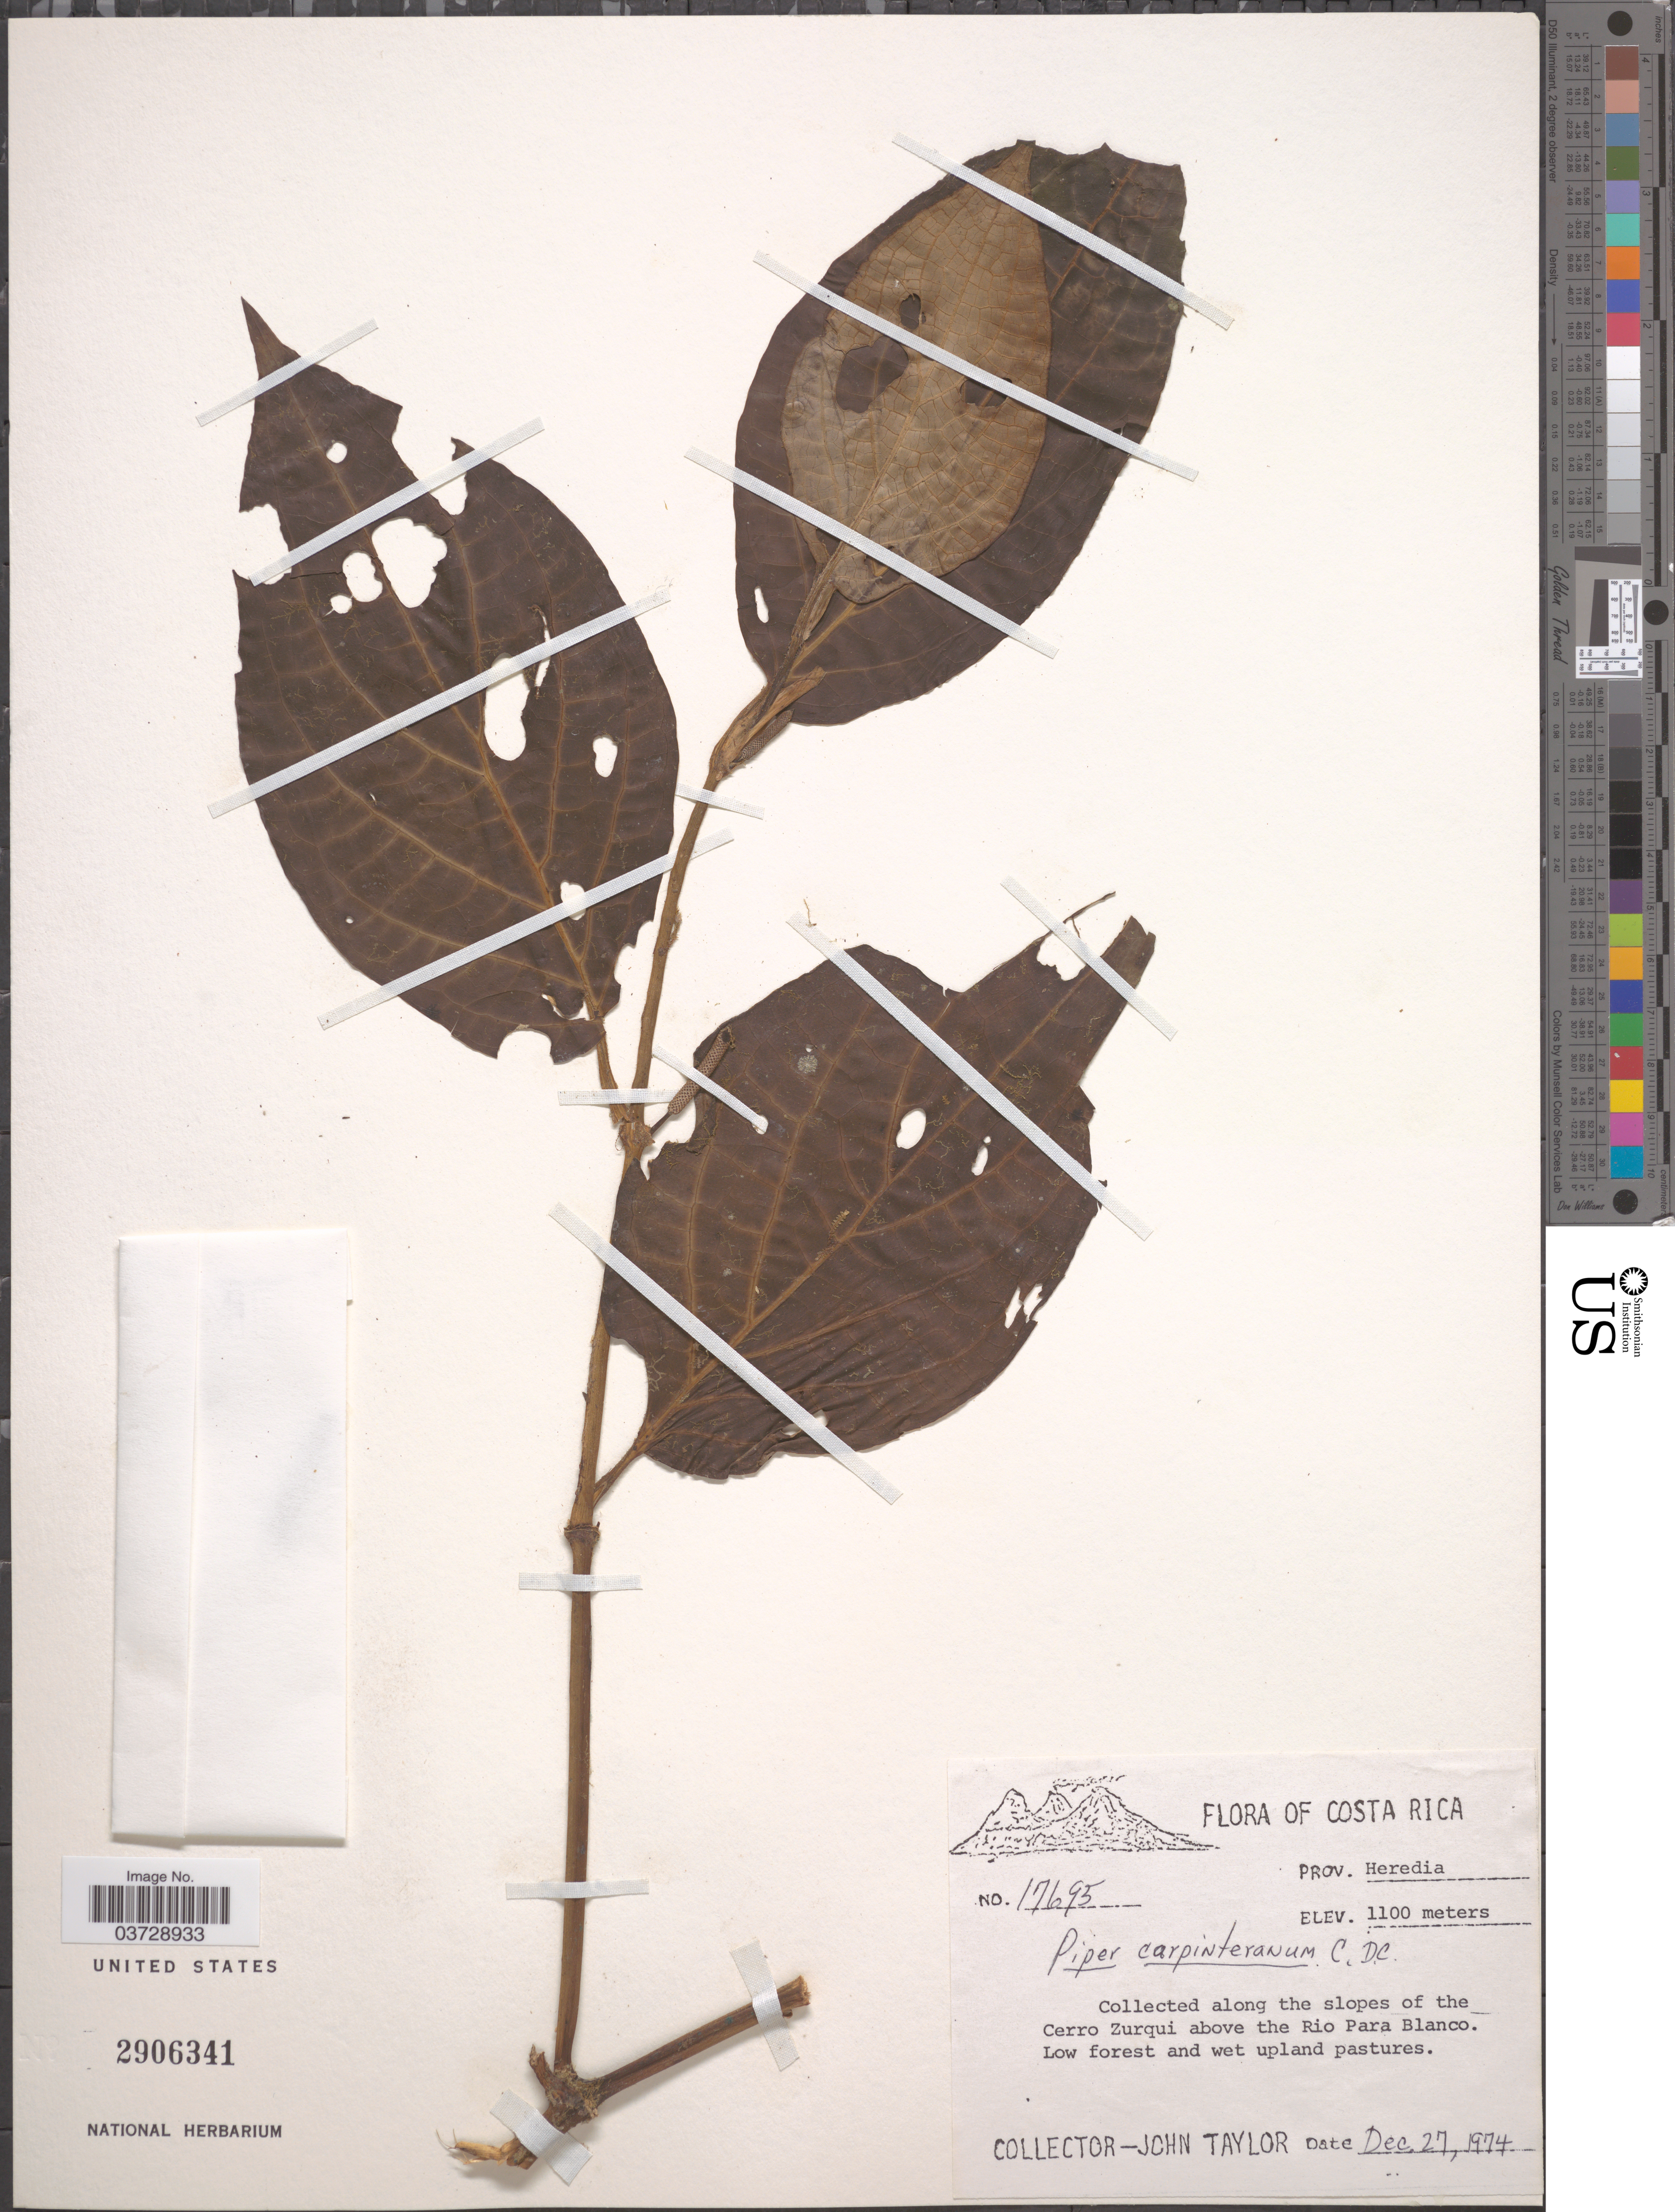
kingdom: Plantae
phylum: Tracheophyta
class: Magnoliopsida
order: Piperales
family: Piperaceae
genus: Piper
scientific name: Piper carpinteranum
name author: C. DC.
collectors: J. Taylor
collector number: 17695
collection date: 1974-12-27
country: Costa Rica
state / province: Heredia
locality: Along the slopes of the Cerro Zurqui above the Rio Para Blanco.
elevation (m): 1100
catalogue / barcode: US 2906341